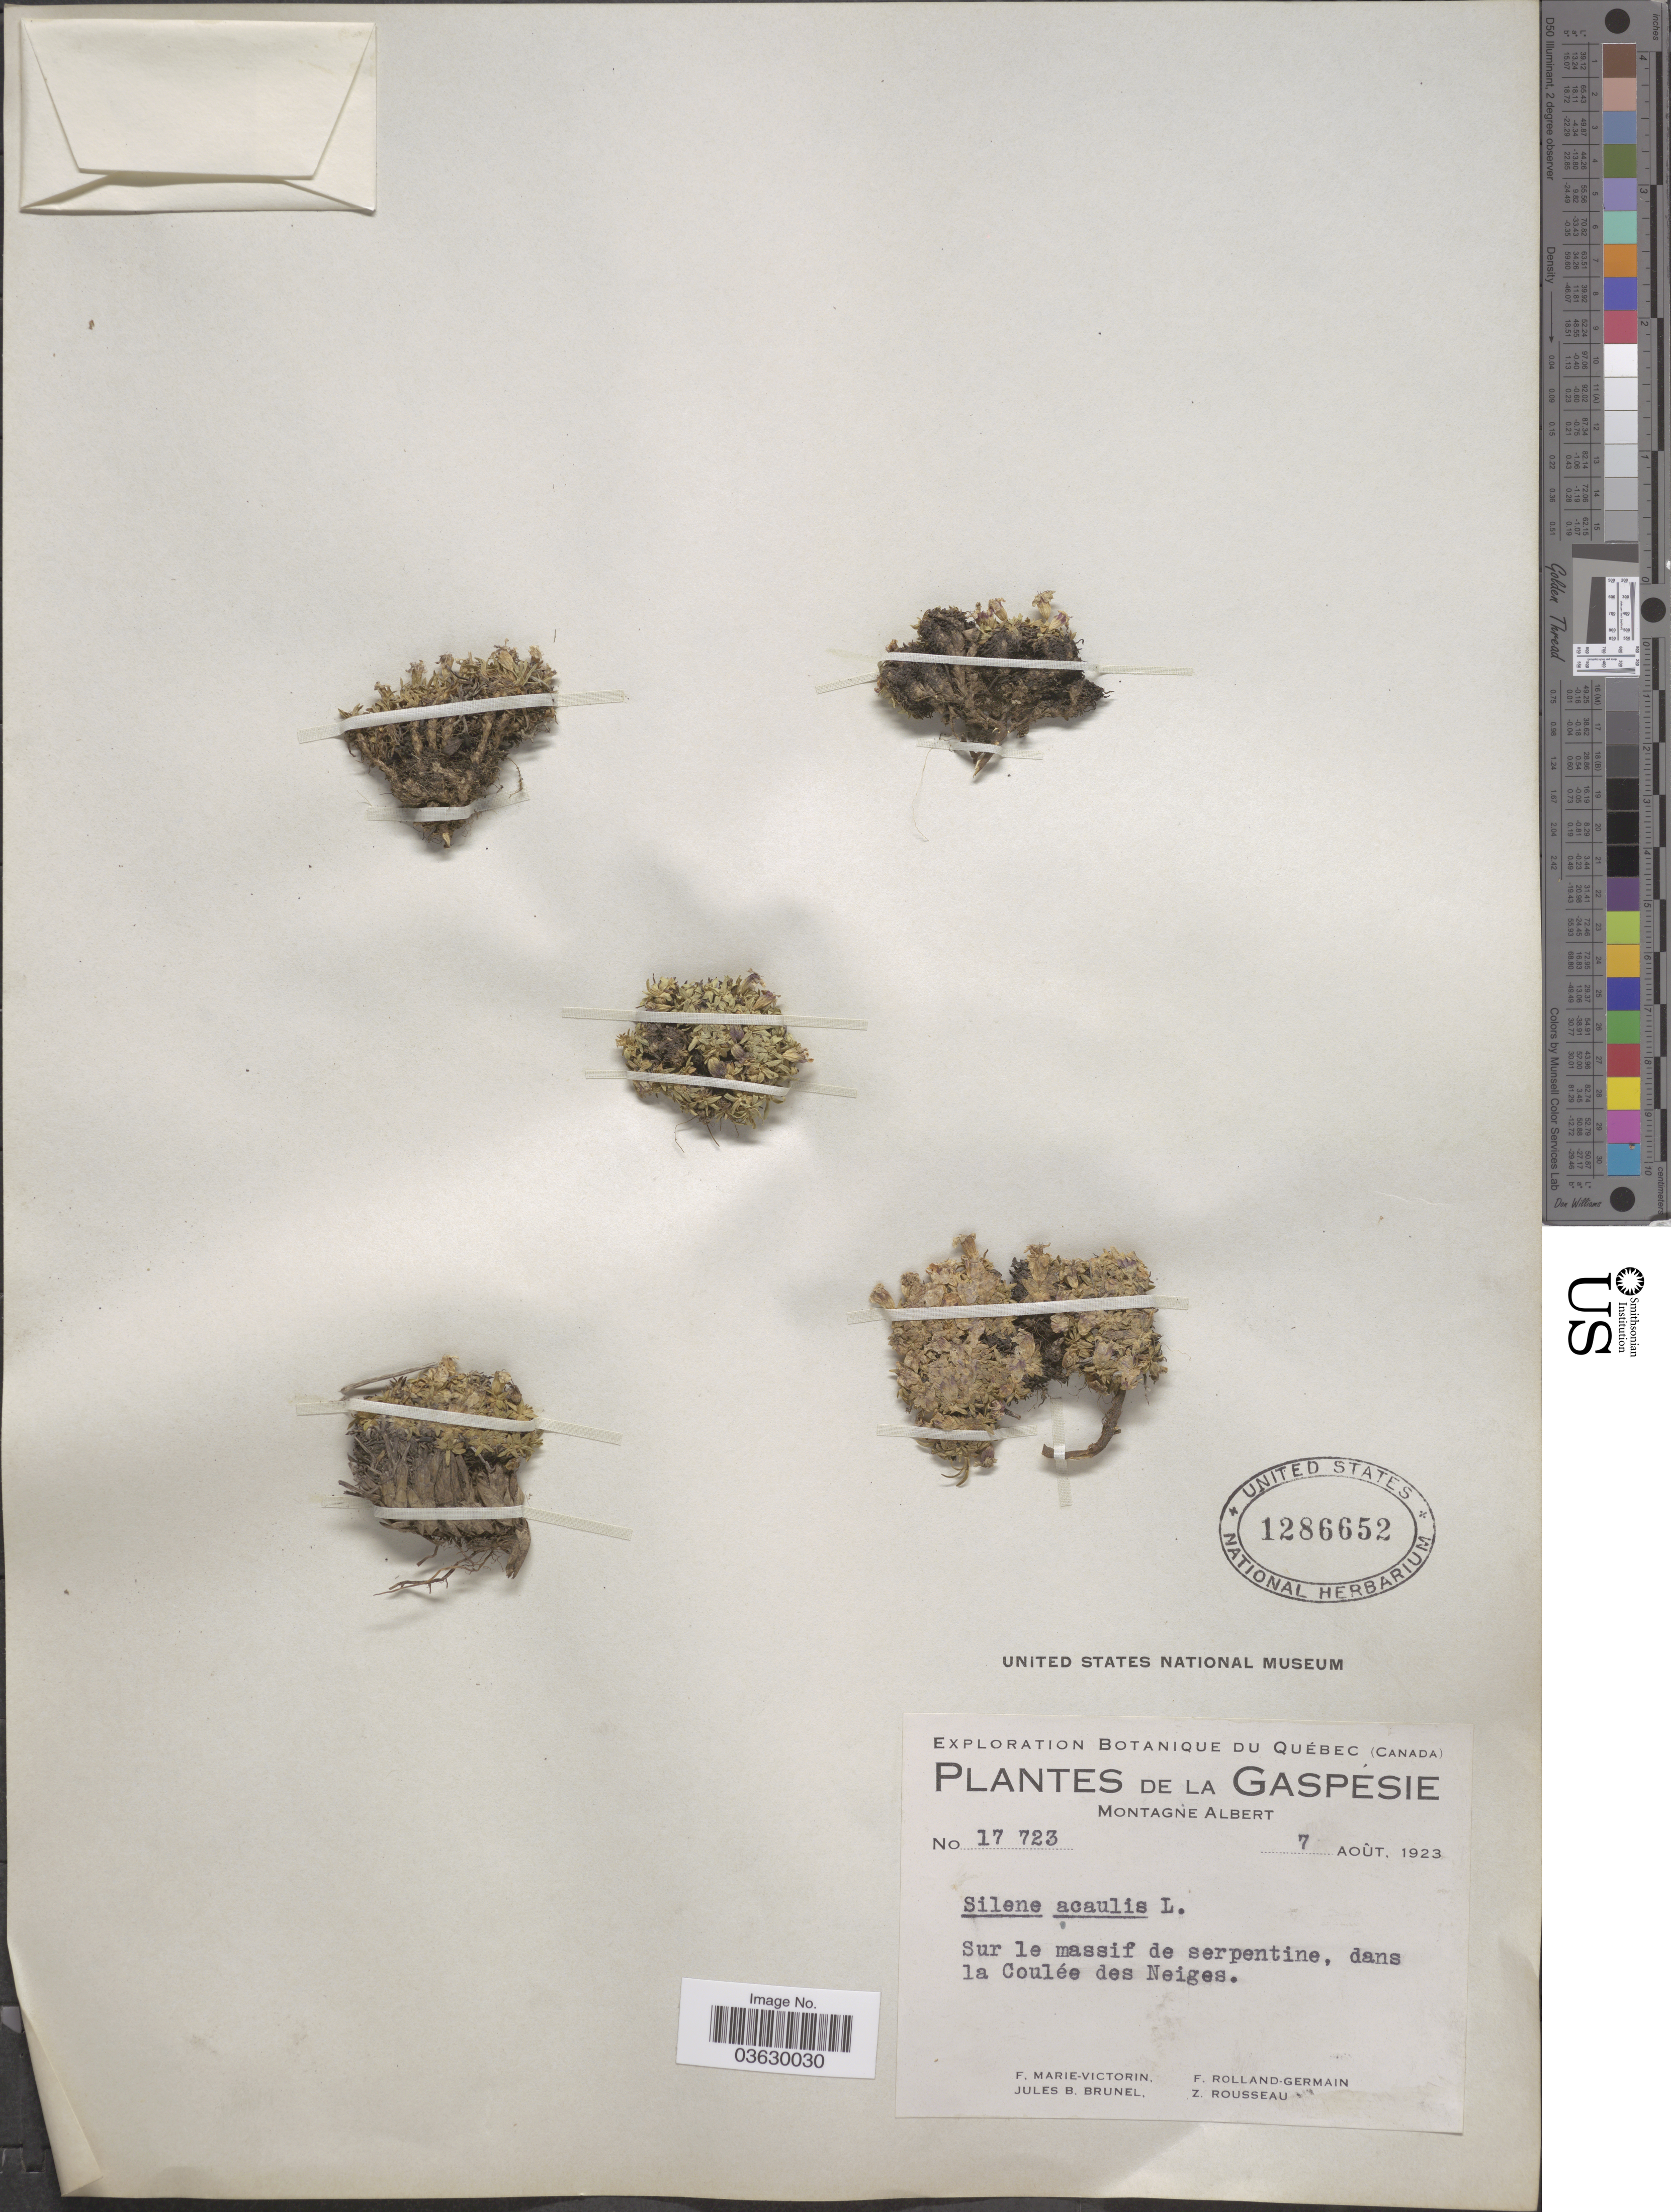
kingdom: Plantae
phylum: Tracheophyta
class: Magnoliopsida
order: Caryophyllales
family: Caryophyllaceae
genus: Silene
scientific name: Silene acaulis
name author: (L.) Jacq.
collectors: F. Marie-Victorin, J. Brunel, Rolland-Germain & Z. Rousseau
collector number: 17723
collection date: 1923-08-07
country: Canada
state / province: Quebec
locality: Gaspésie. Montagne Albert. Sur le massif de serpentine, dans la Coulée des Neiges.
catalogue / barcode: US 1286652